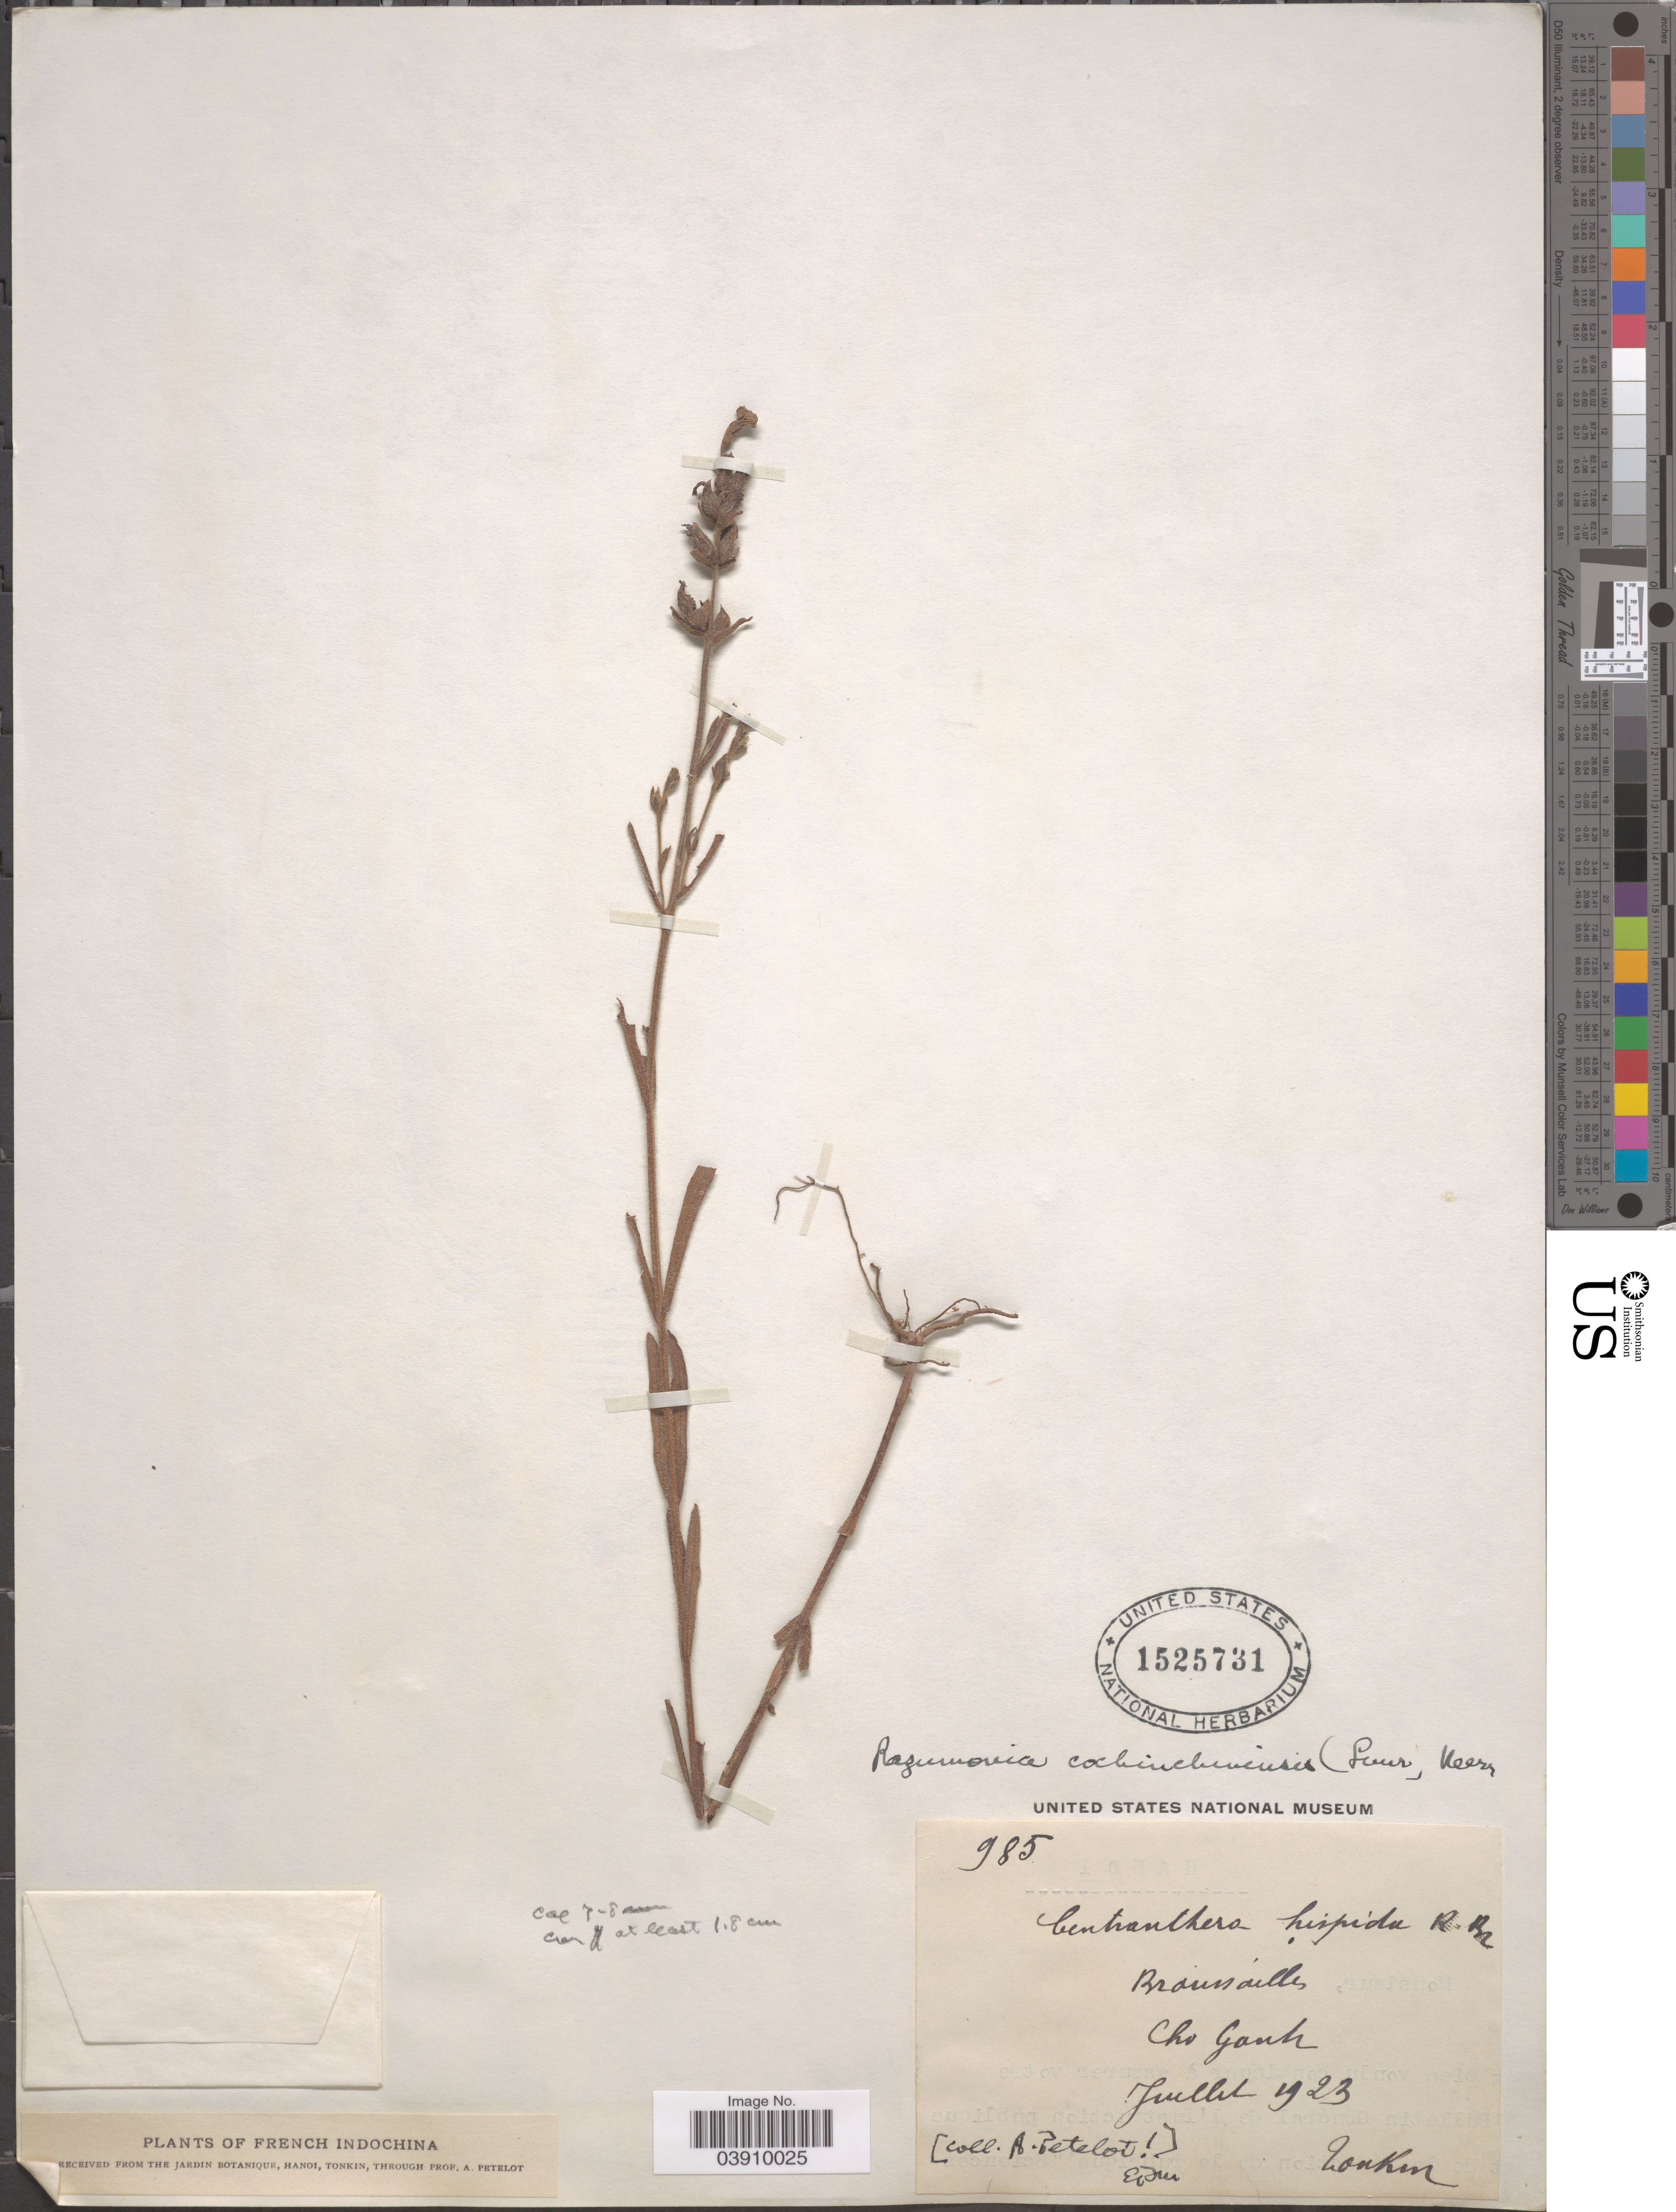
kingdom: Plantae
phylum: Tracheophyta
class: Magnoliopsida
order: Lamiales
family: Orobanchaceae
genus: Centranthera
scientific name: Centranthera cochinchinensis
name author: (Lour.) Merr.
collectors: A. Petelot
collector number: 985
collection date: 1923-07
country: Vietnam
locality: Cho Ganh. Tonkin.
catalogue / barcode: US 1525731